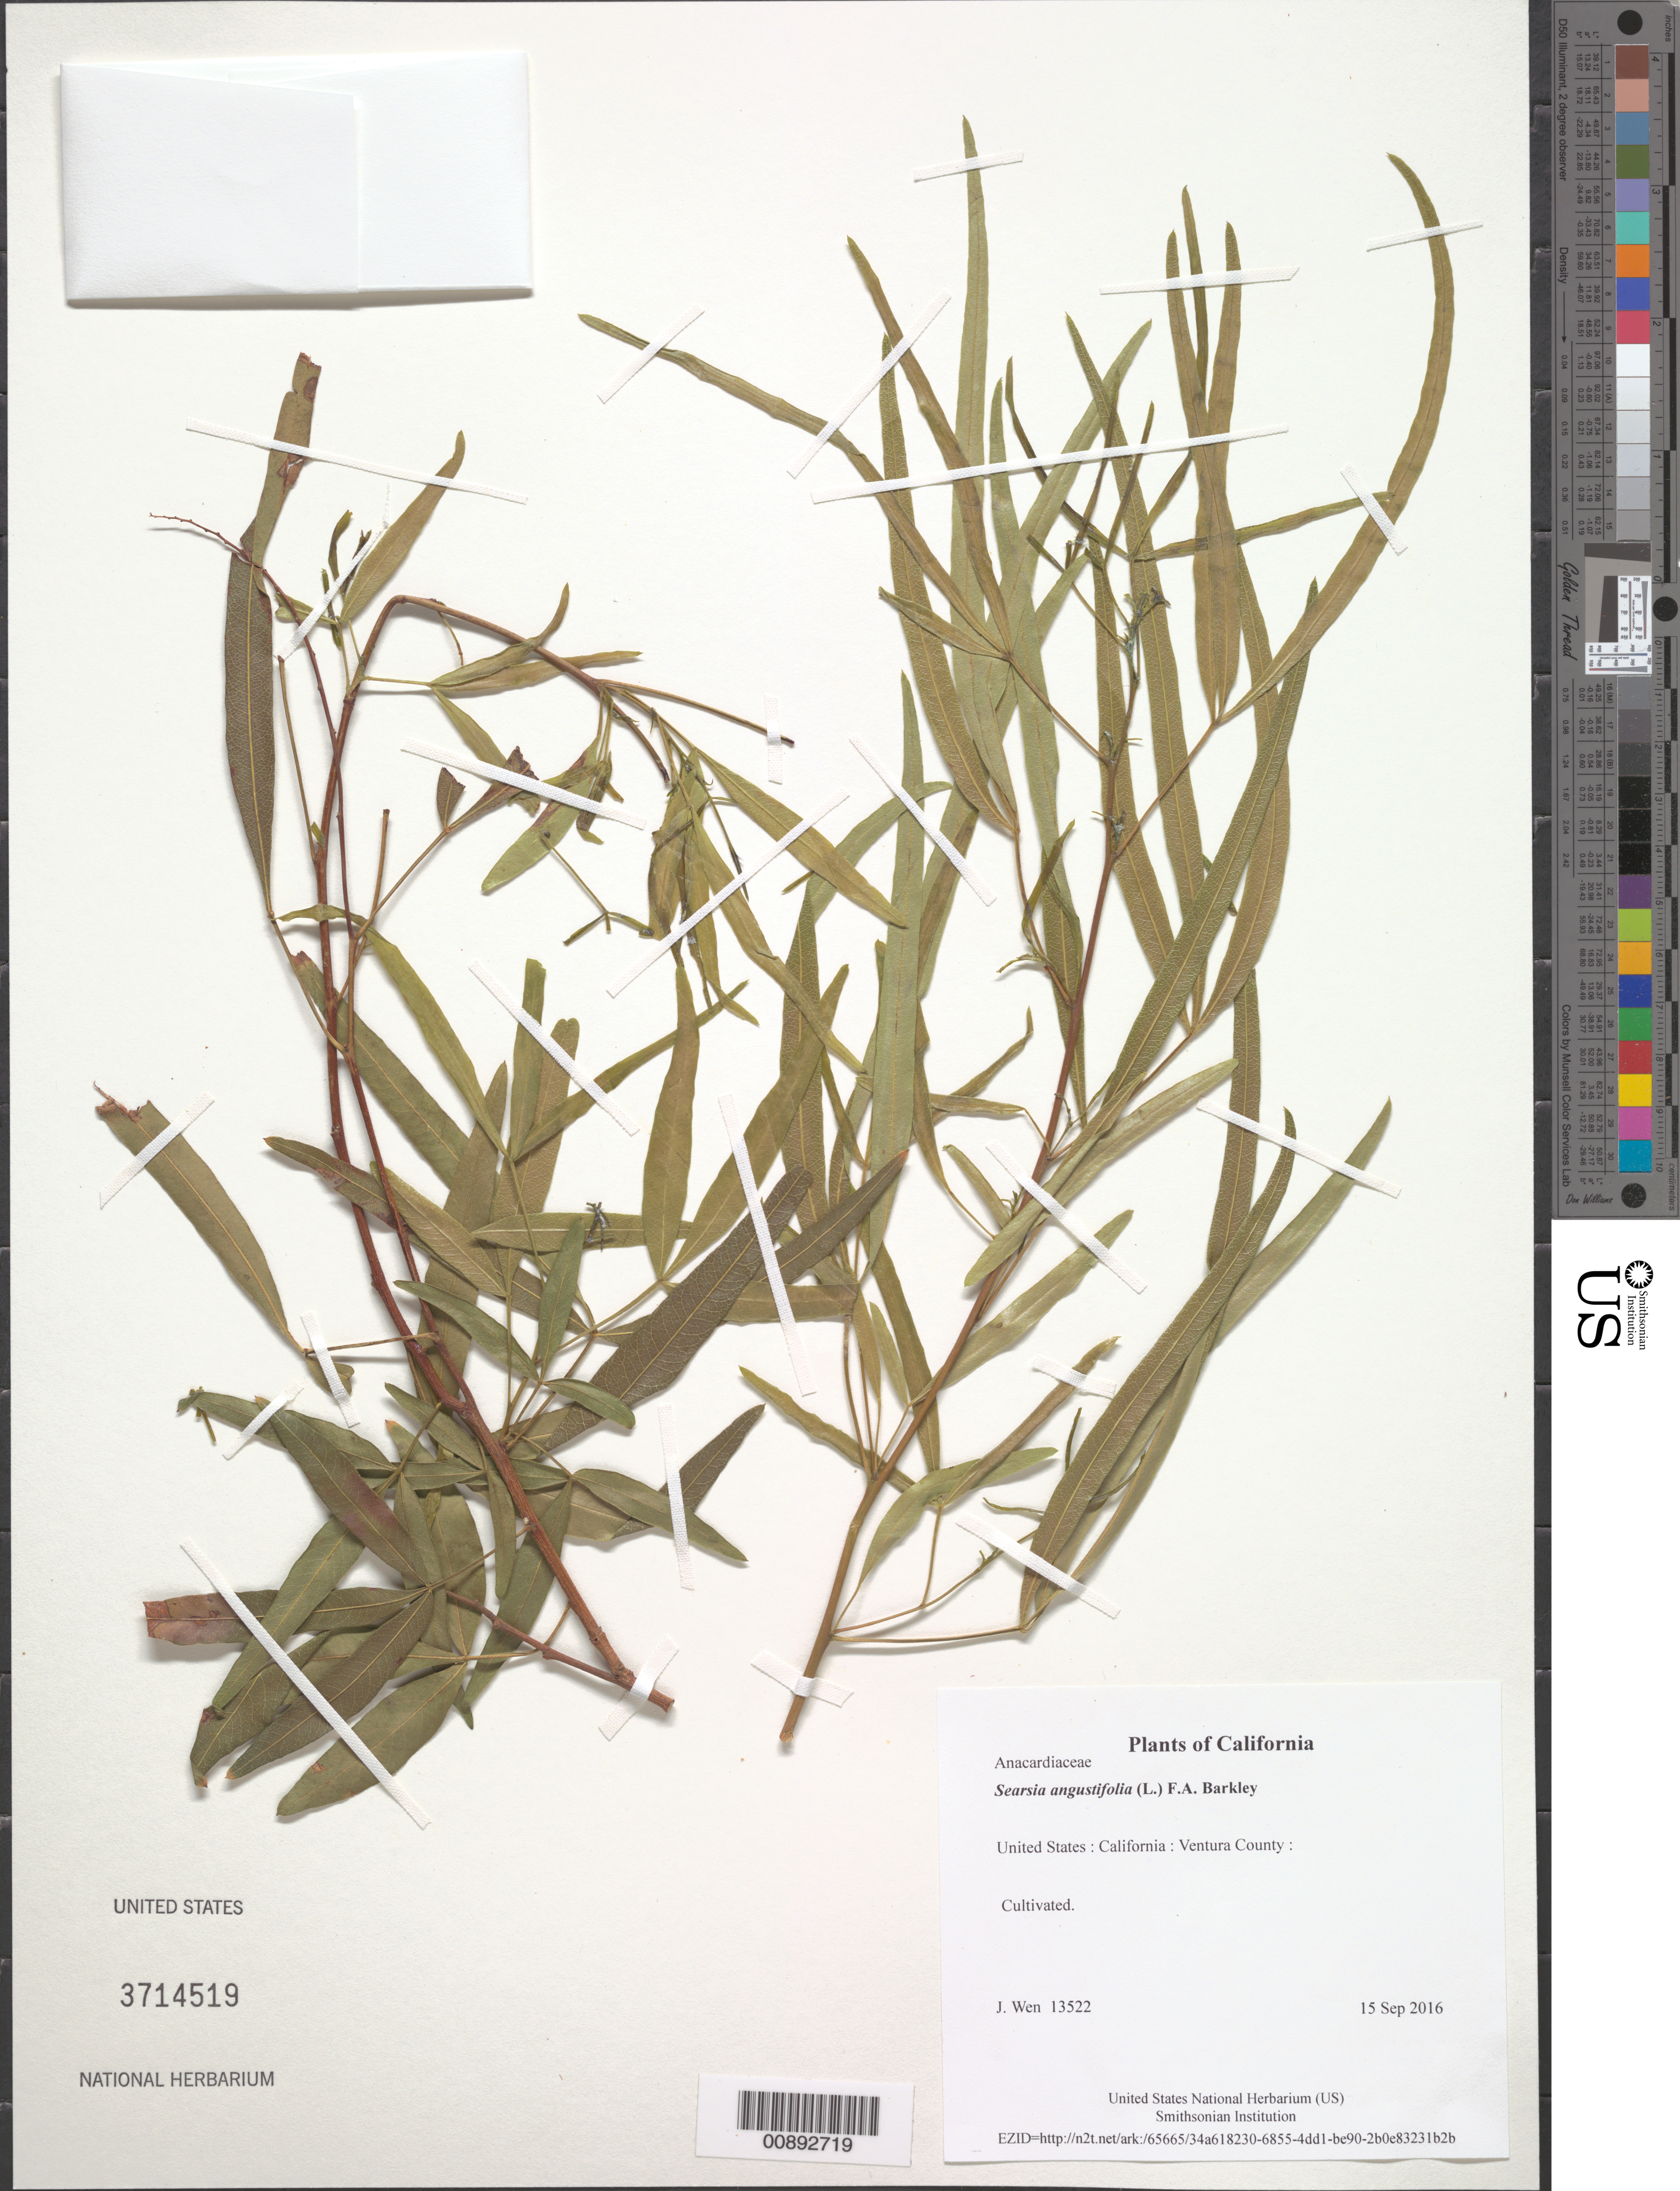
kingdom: Plantae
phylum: Tracheophyta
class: Magnoliopsida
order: Sapindales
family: Anacardiaceae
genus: Searsia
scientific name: Searsia angustifolia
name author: (L.) F.A. Barkley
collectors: J. Wen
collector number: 13522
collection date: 2016-09-15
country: United States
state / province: California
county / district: Ventura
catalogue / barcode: US 3714519